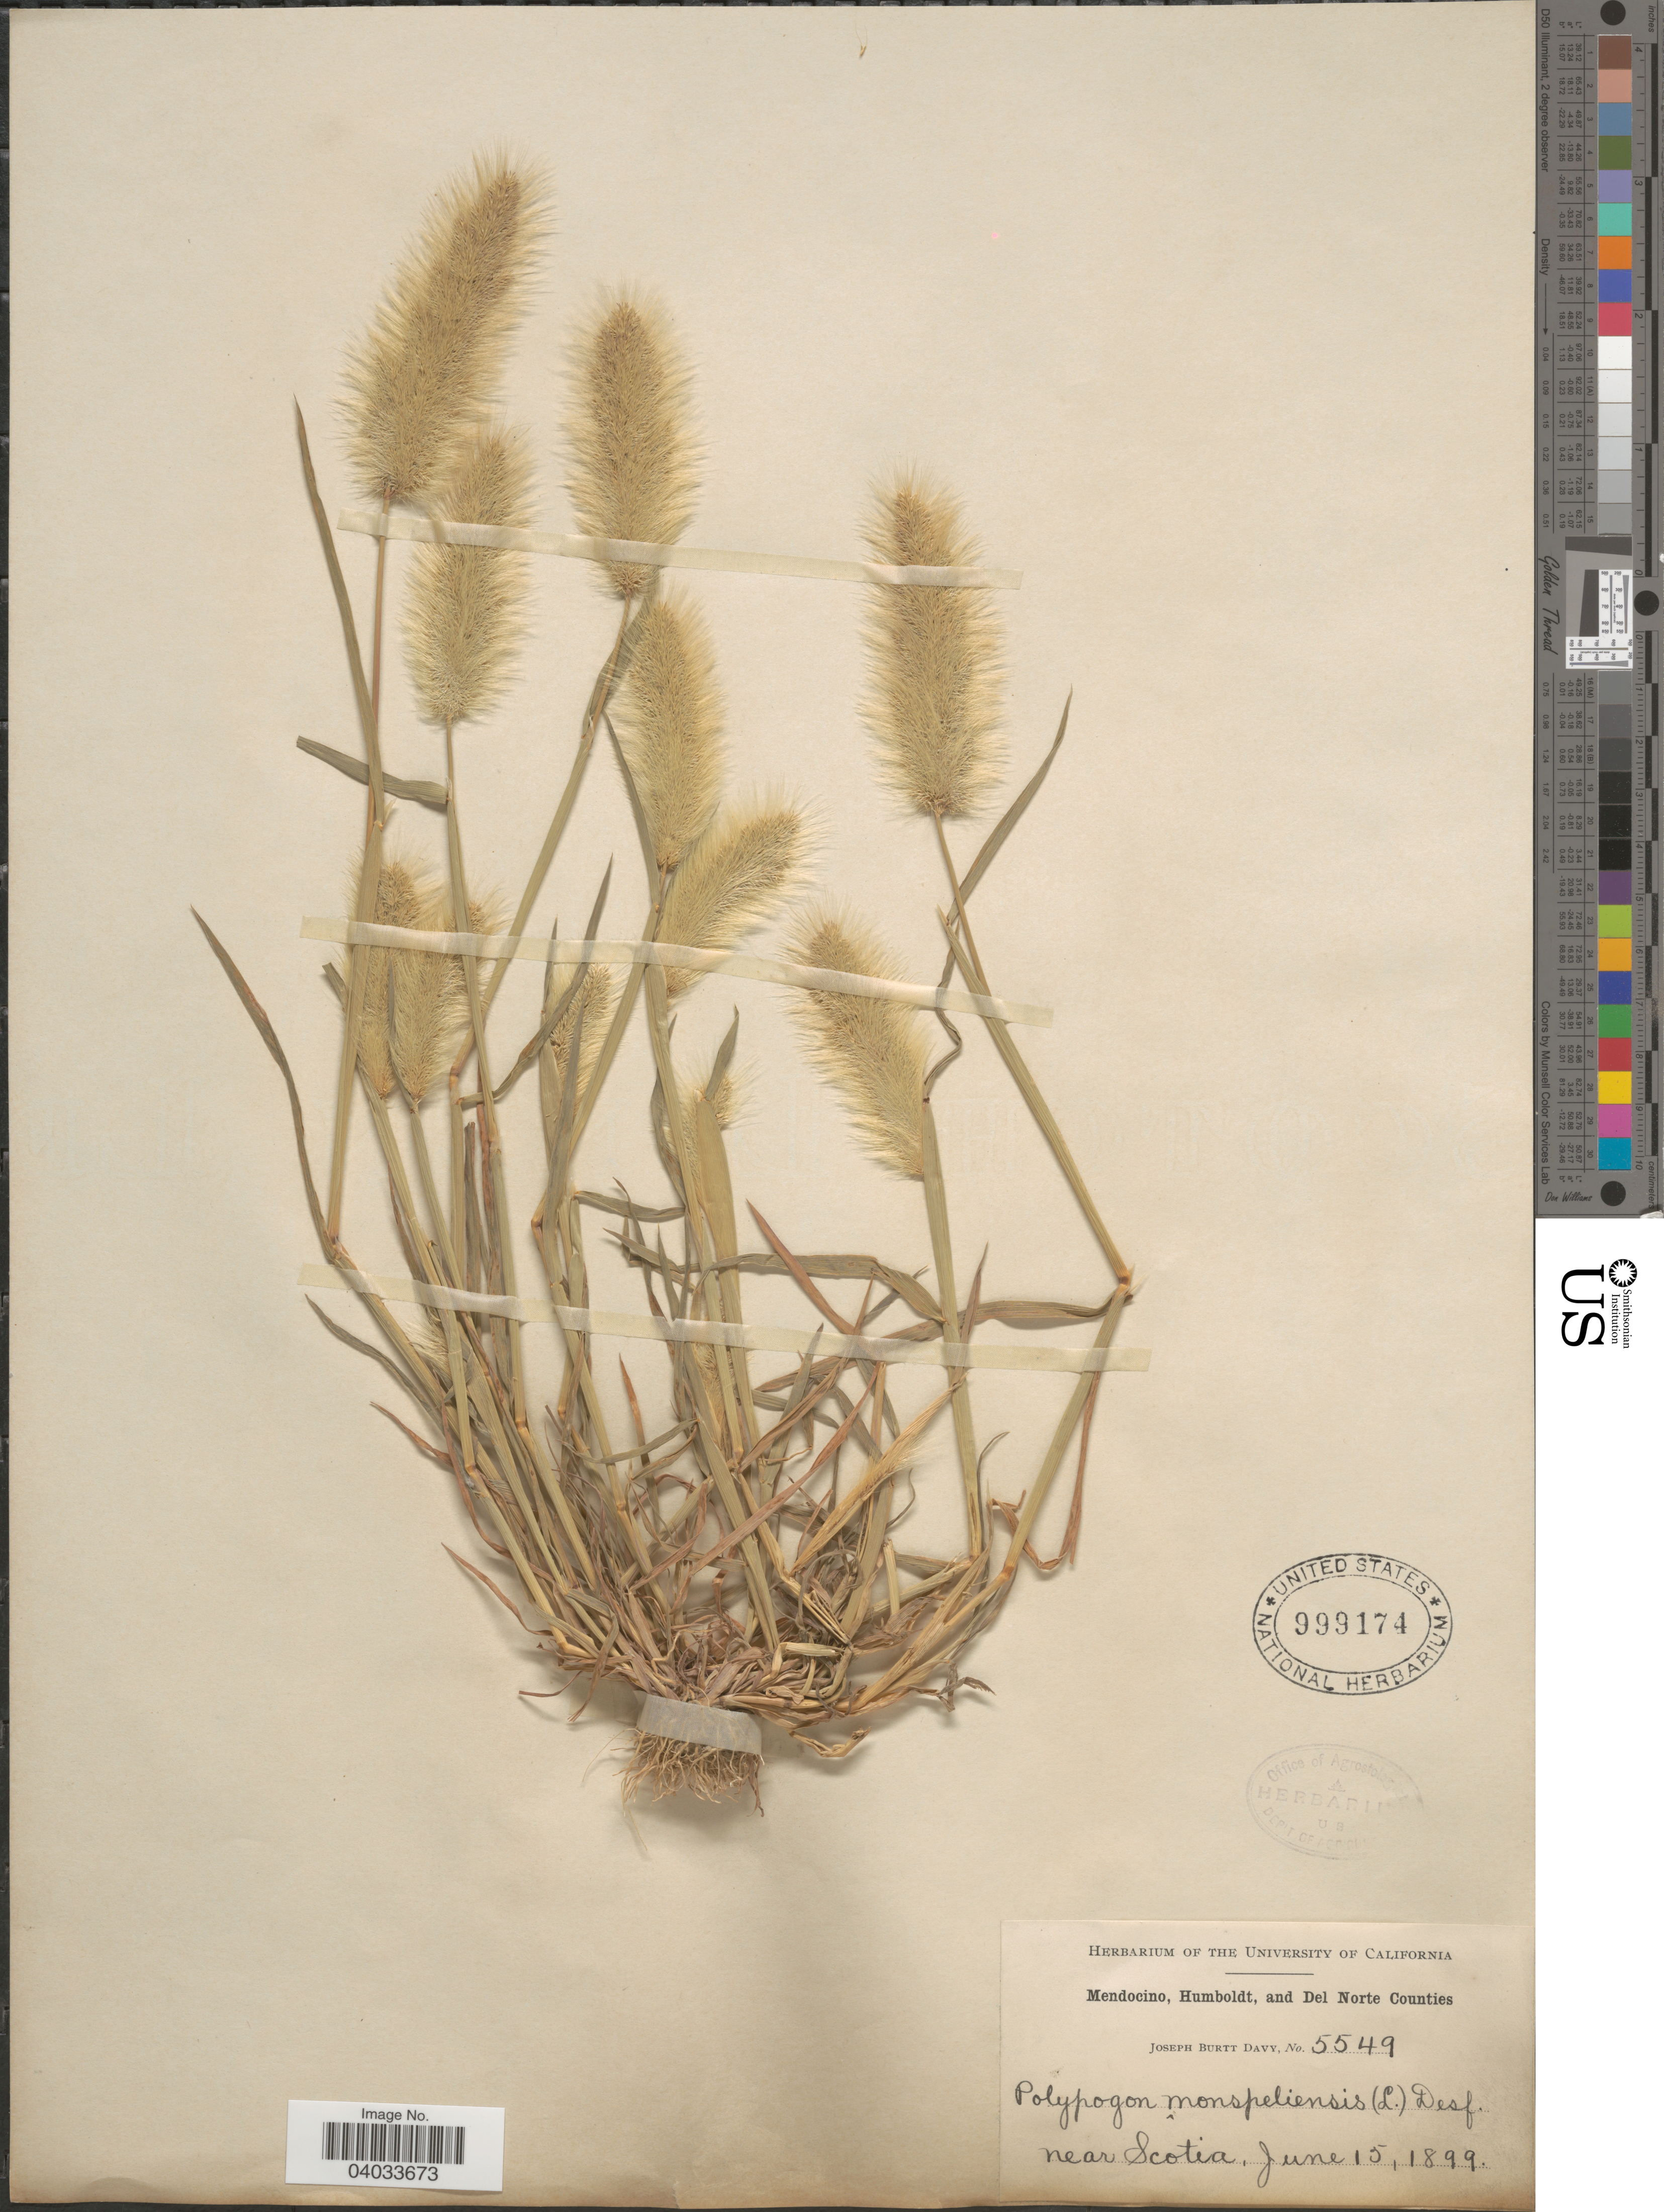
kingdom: Plantae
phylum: Tracheophyta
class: Liliopsida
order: Poales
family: Poaceae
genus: Polypogon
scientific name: Polypogon monspeliensis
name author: (L.) Desf.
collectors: J. Burtt Davy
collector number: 5549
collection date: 1899-06-15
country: United States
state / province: California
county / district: Mendocino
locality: Mendocino, Humboldt, and Del Norte Counties. Near Scotia.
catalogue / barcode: US 999174